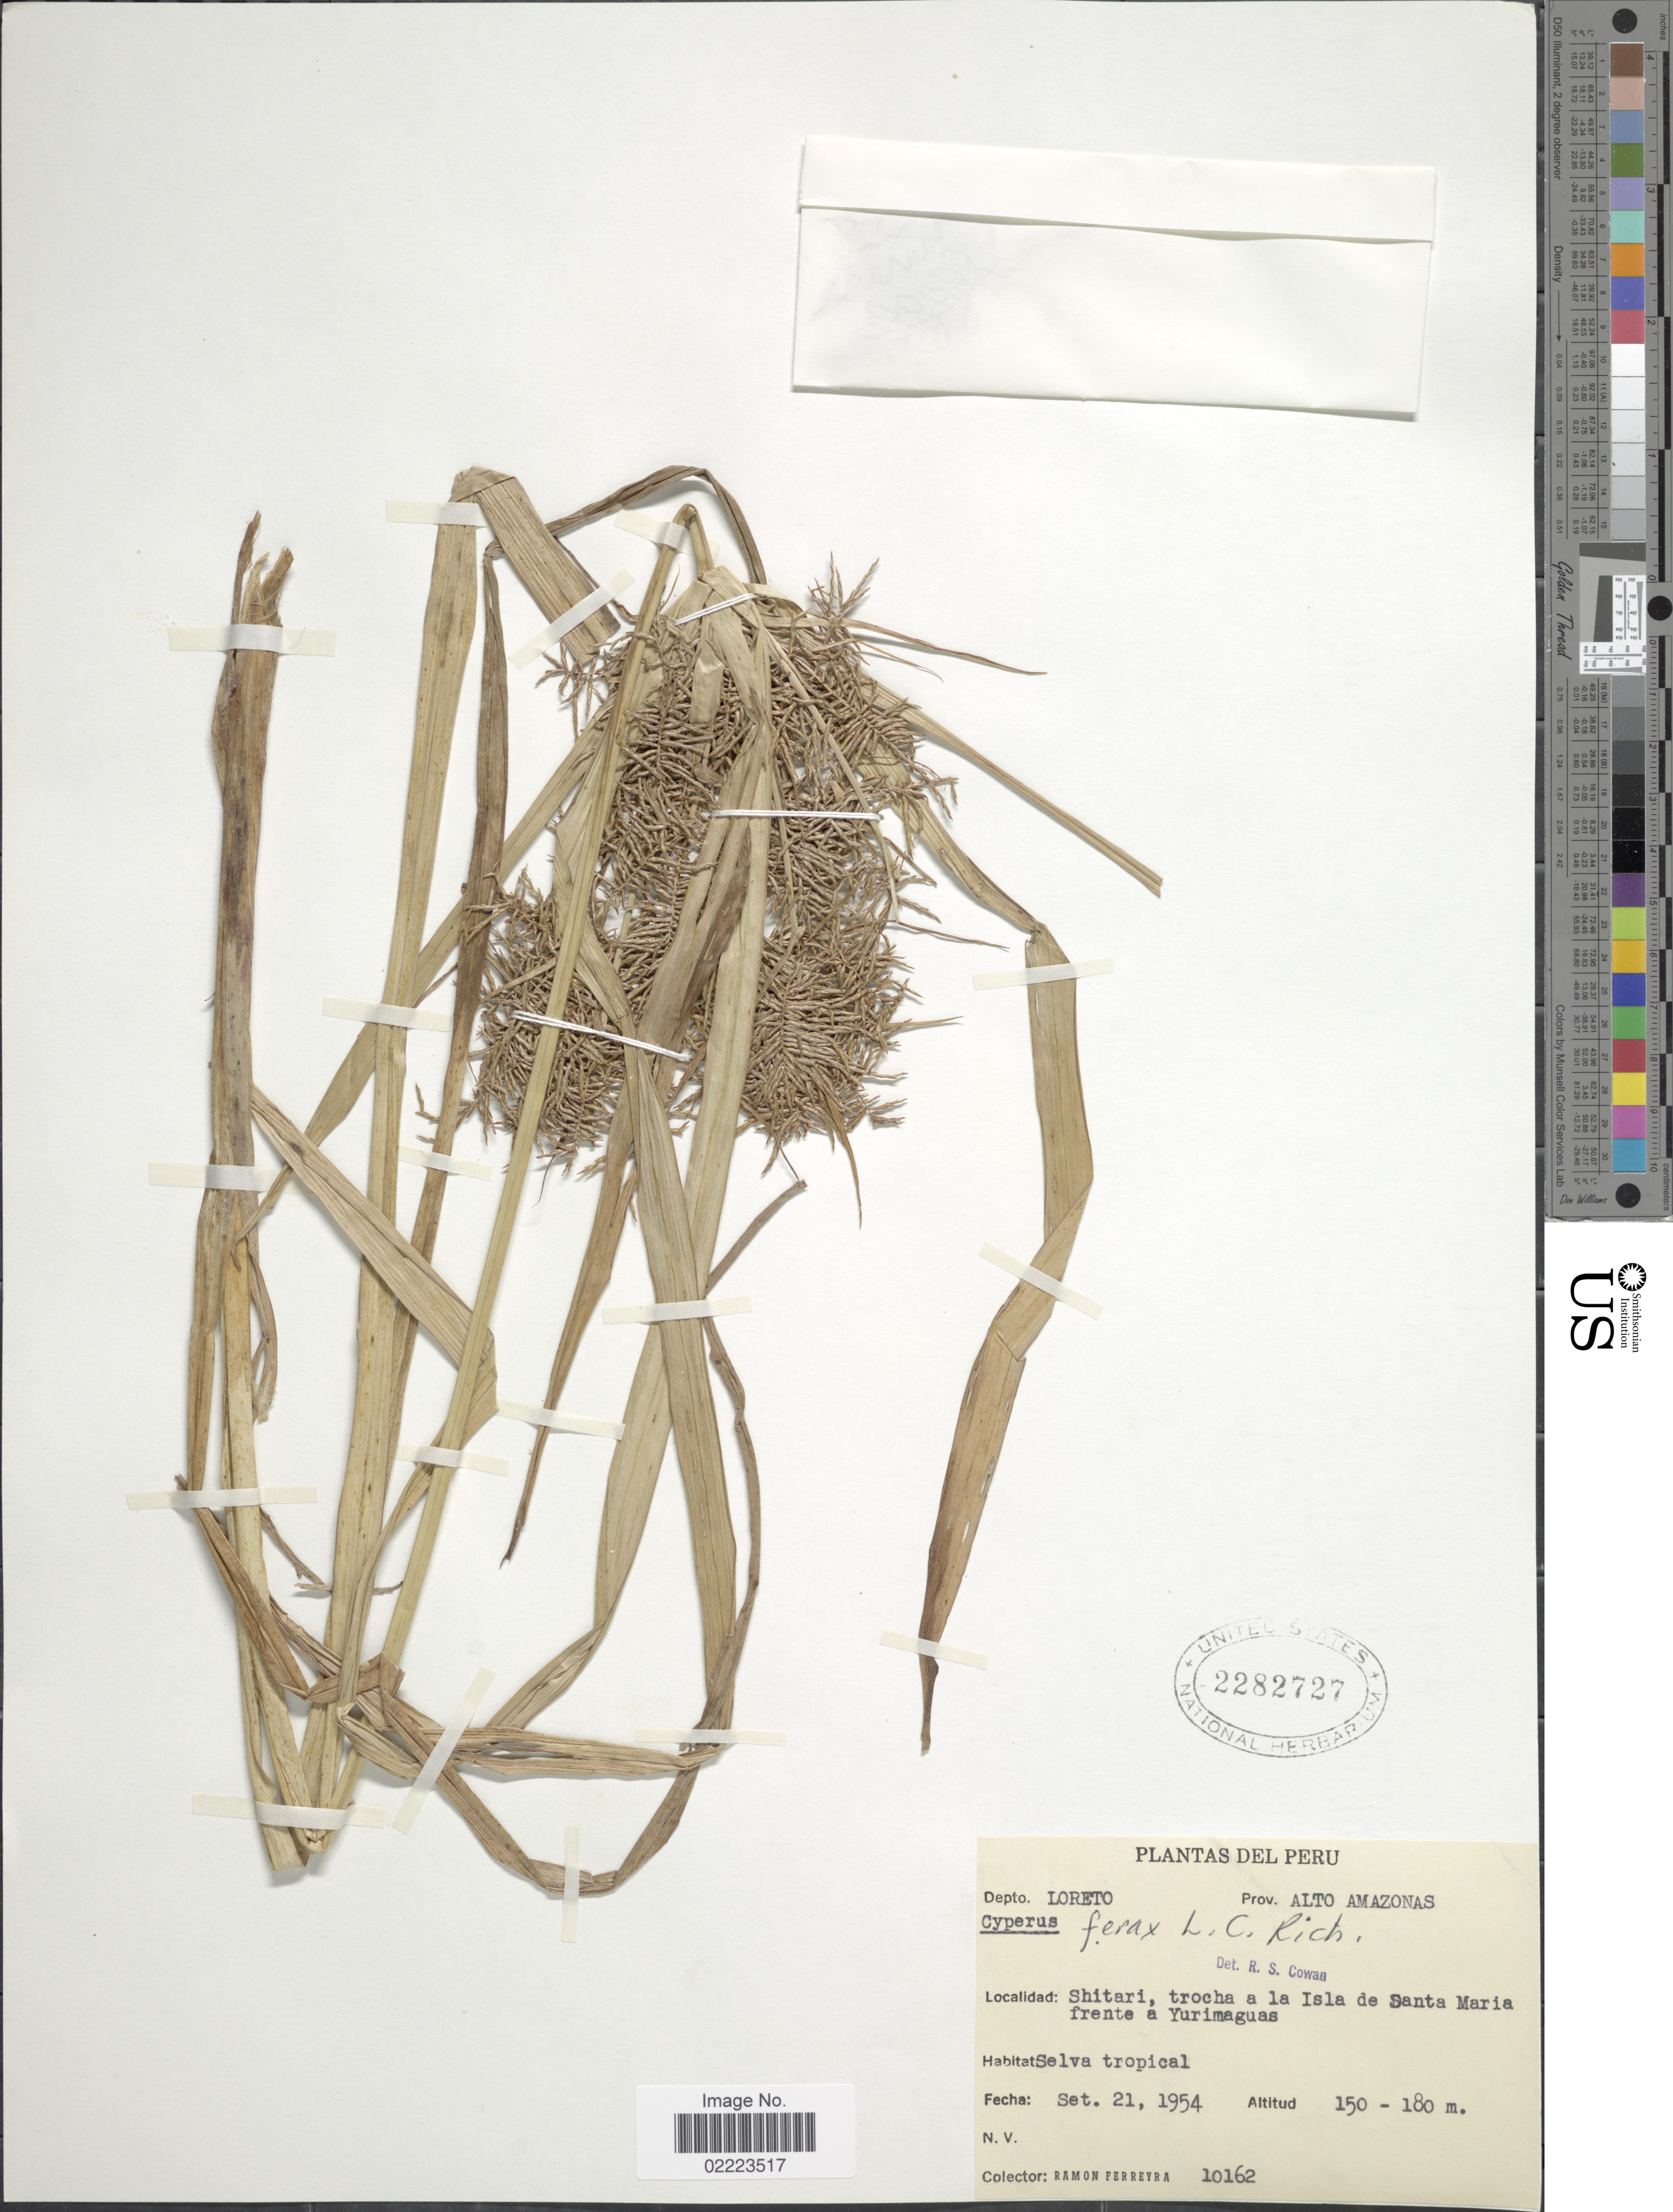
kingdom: Plantae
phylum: Tracheophyta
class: Liliopsida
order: Poales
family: Cyperaceae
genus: Cyperus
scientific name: Cyperus odoratus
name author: L.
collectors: R. A. Ferreyra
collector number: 10162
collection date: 1954-09-21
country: Peru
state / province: Loreto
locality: Depto. Loreto. Prov. Alto Amazonas. Shitari, trocha a la Isla de Santa Maria frente a Yurimaguas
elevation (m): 150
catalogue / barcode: US 2282727